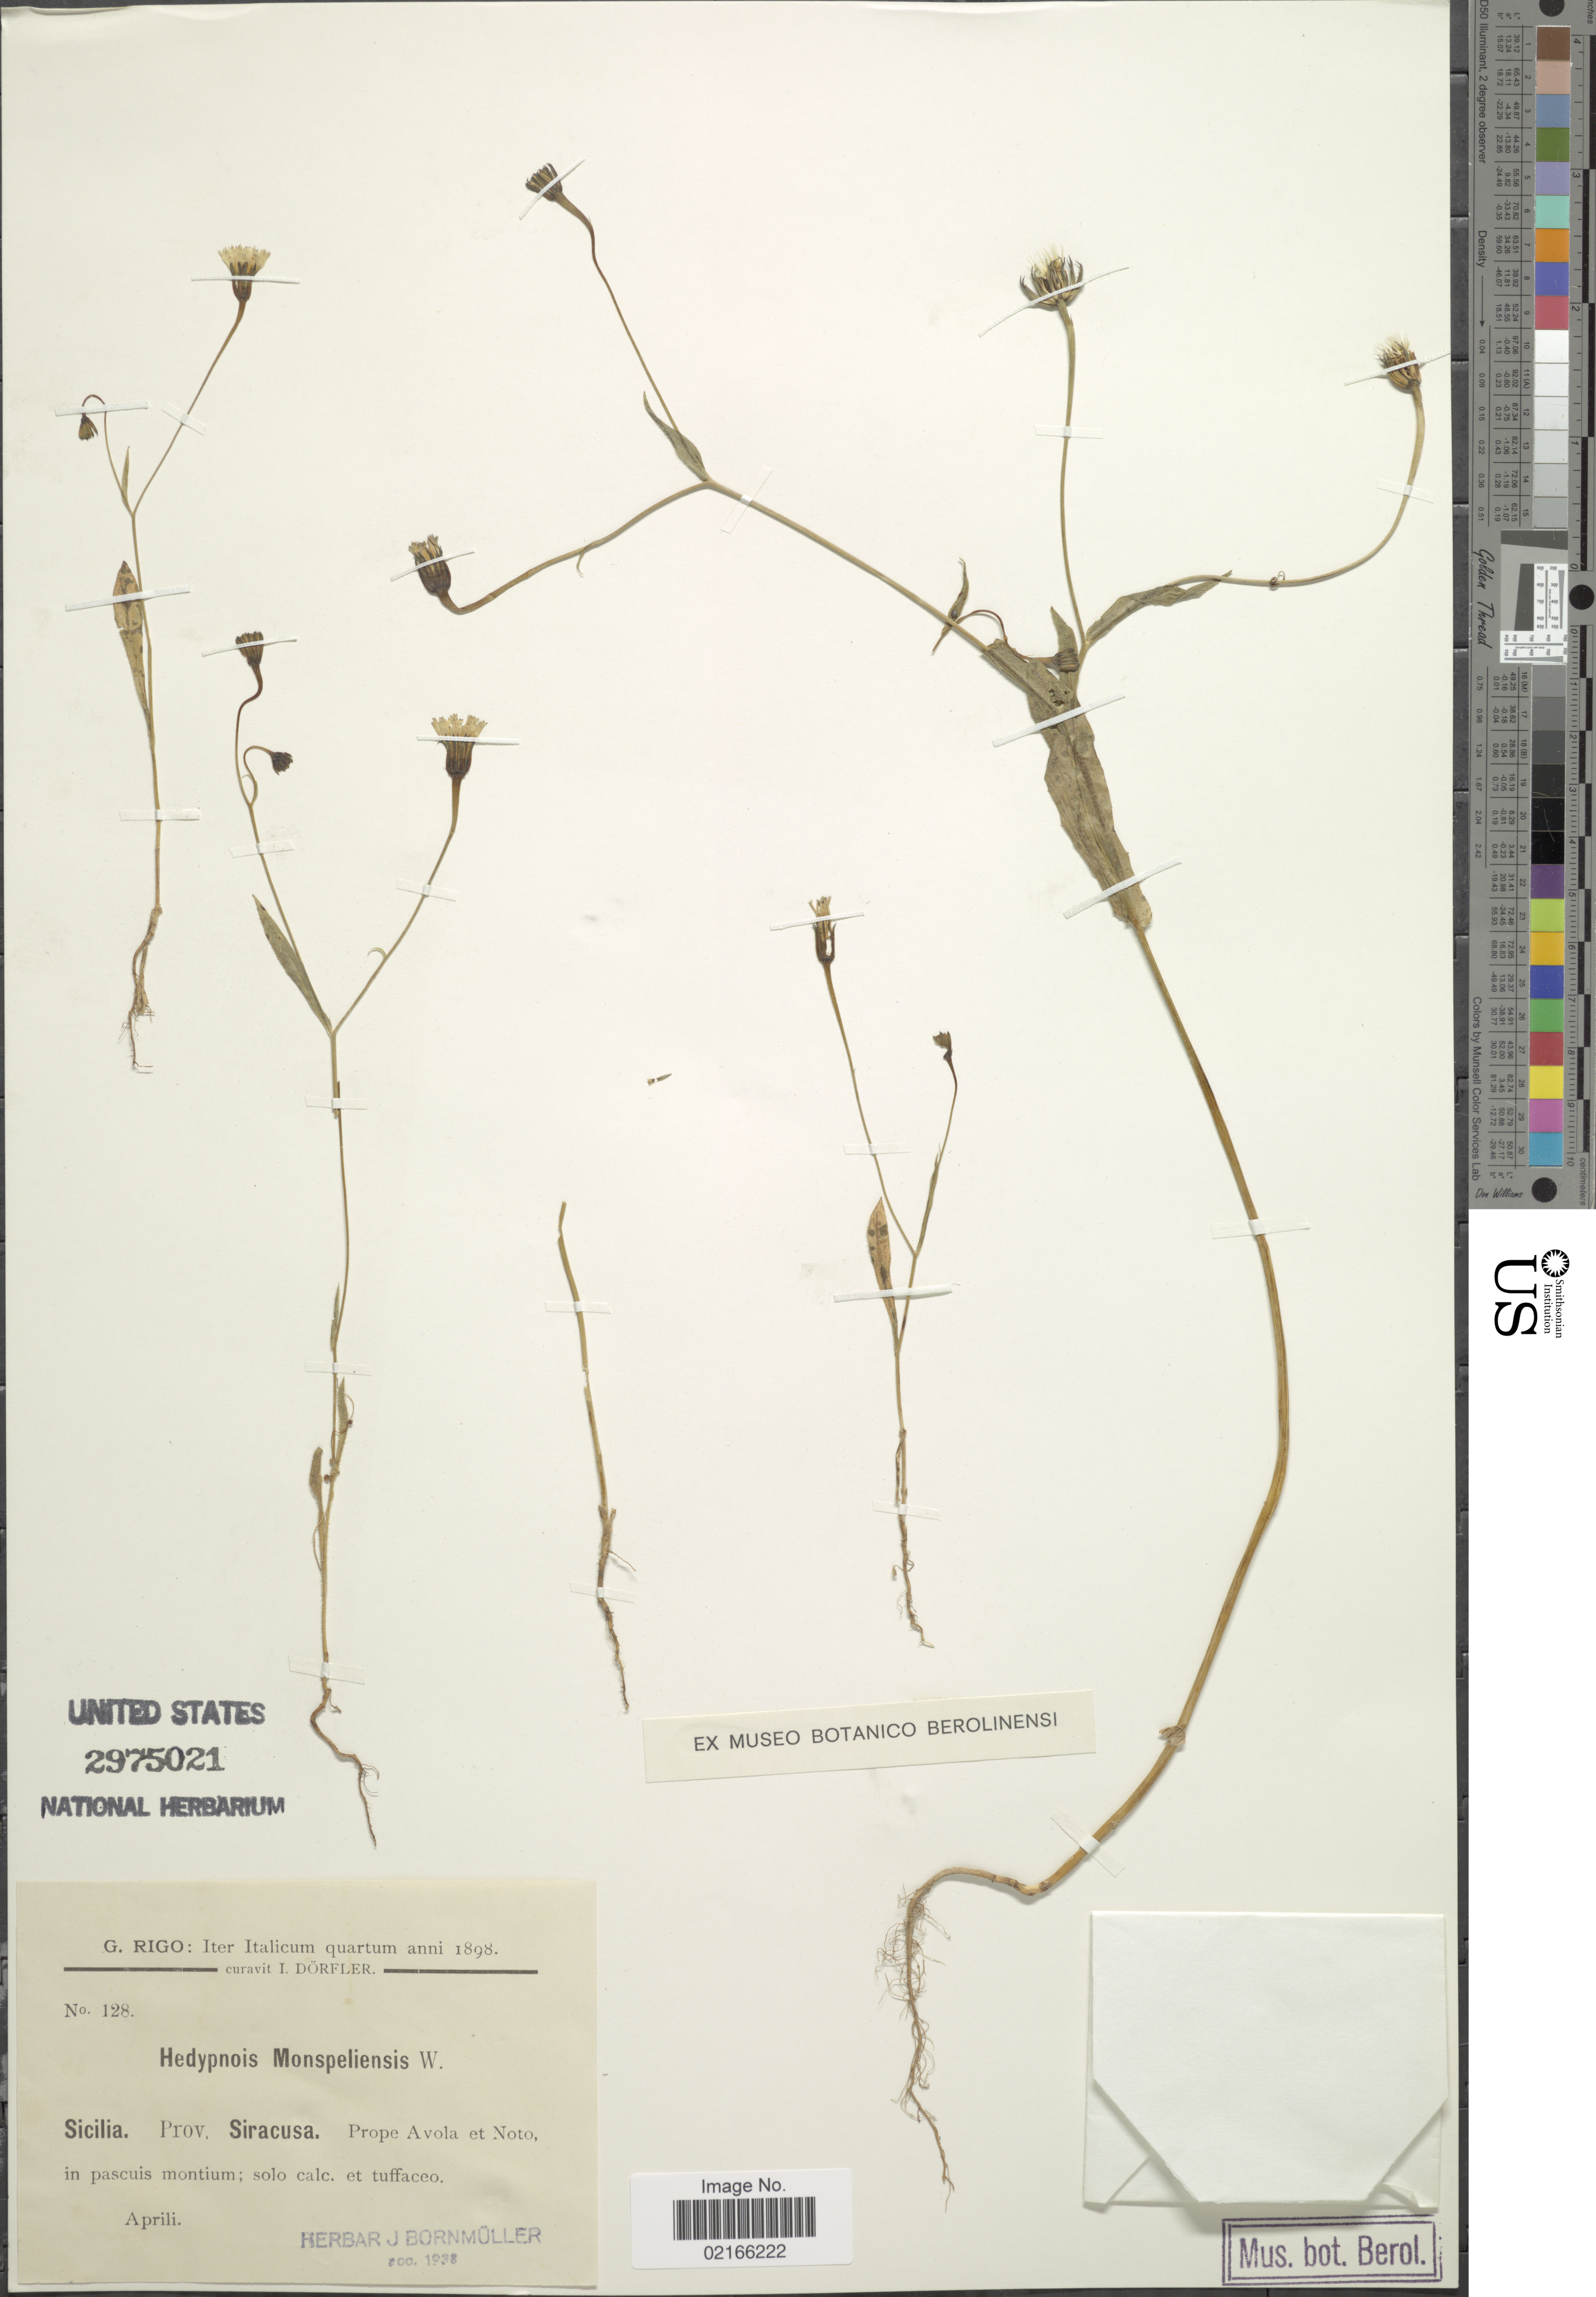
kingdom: Plantae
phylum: Tracheophyta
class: Magnoliopsida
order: Asterales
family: Asteraceae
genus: Hedypnois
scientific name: Hedypnois rhagadioloides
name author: (L.) F.W. Schmidt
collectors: G. Rigo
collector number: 128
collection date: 1898-04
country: Italy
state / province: Siciliana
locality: Sicilia. Prov. Siracusa. Prope Avola et Noto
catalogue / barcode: US 2975021